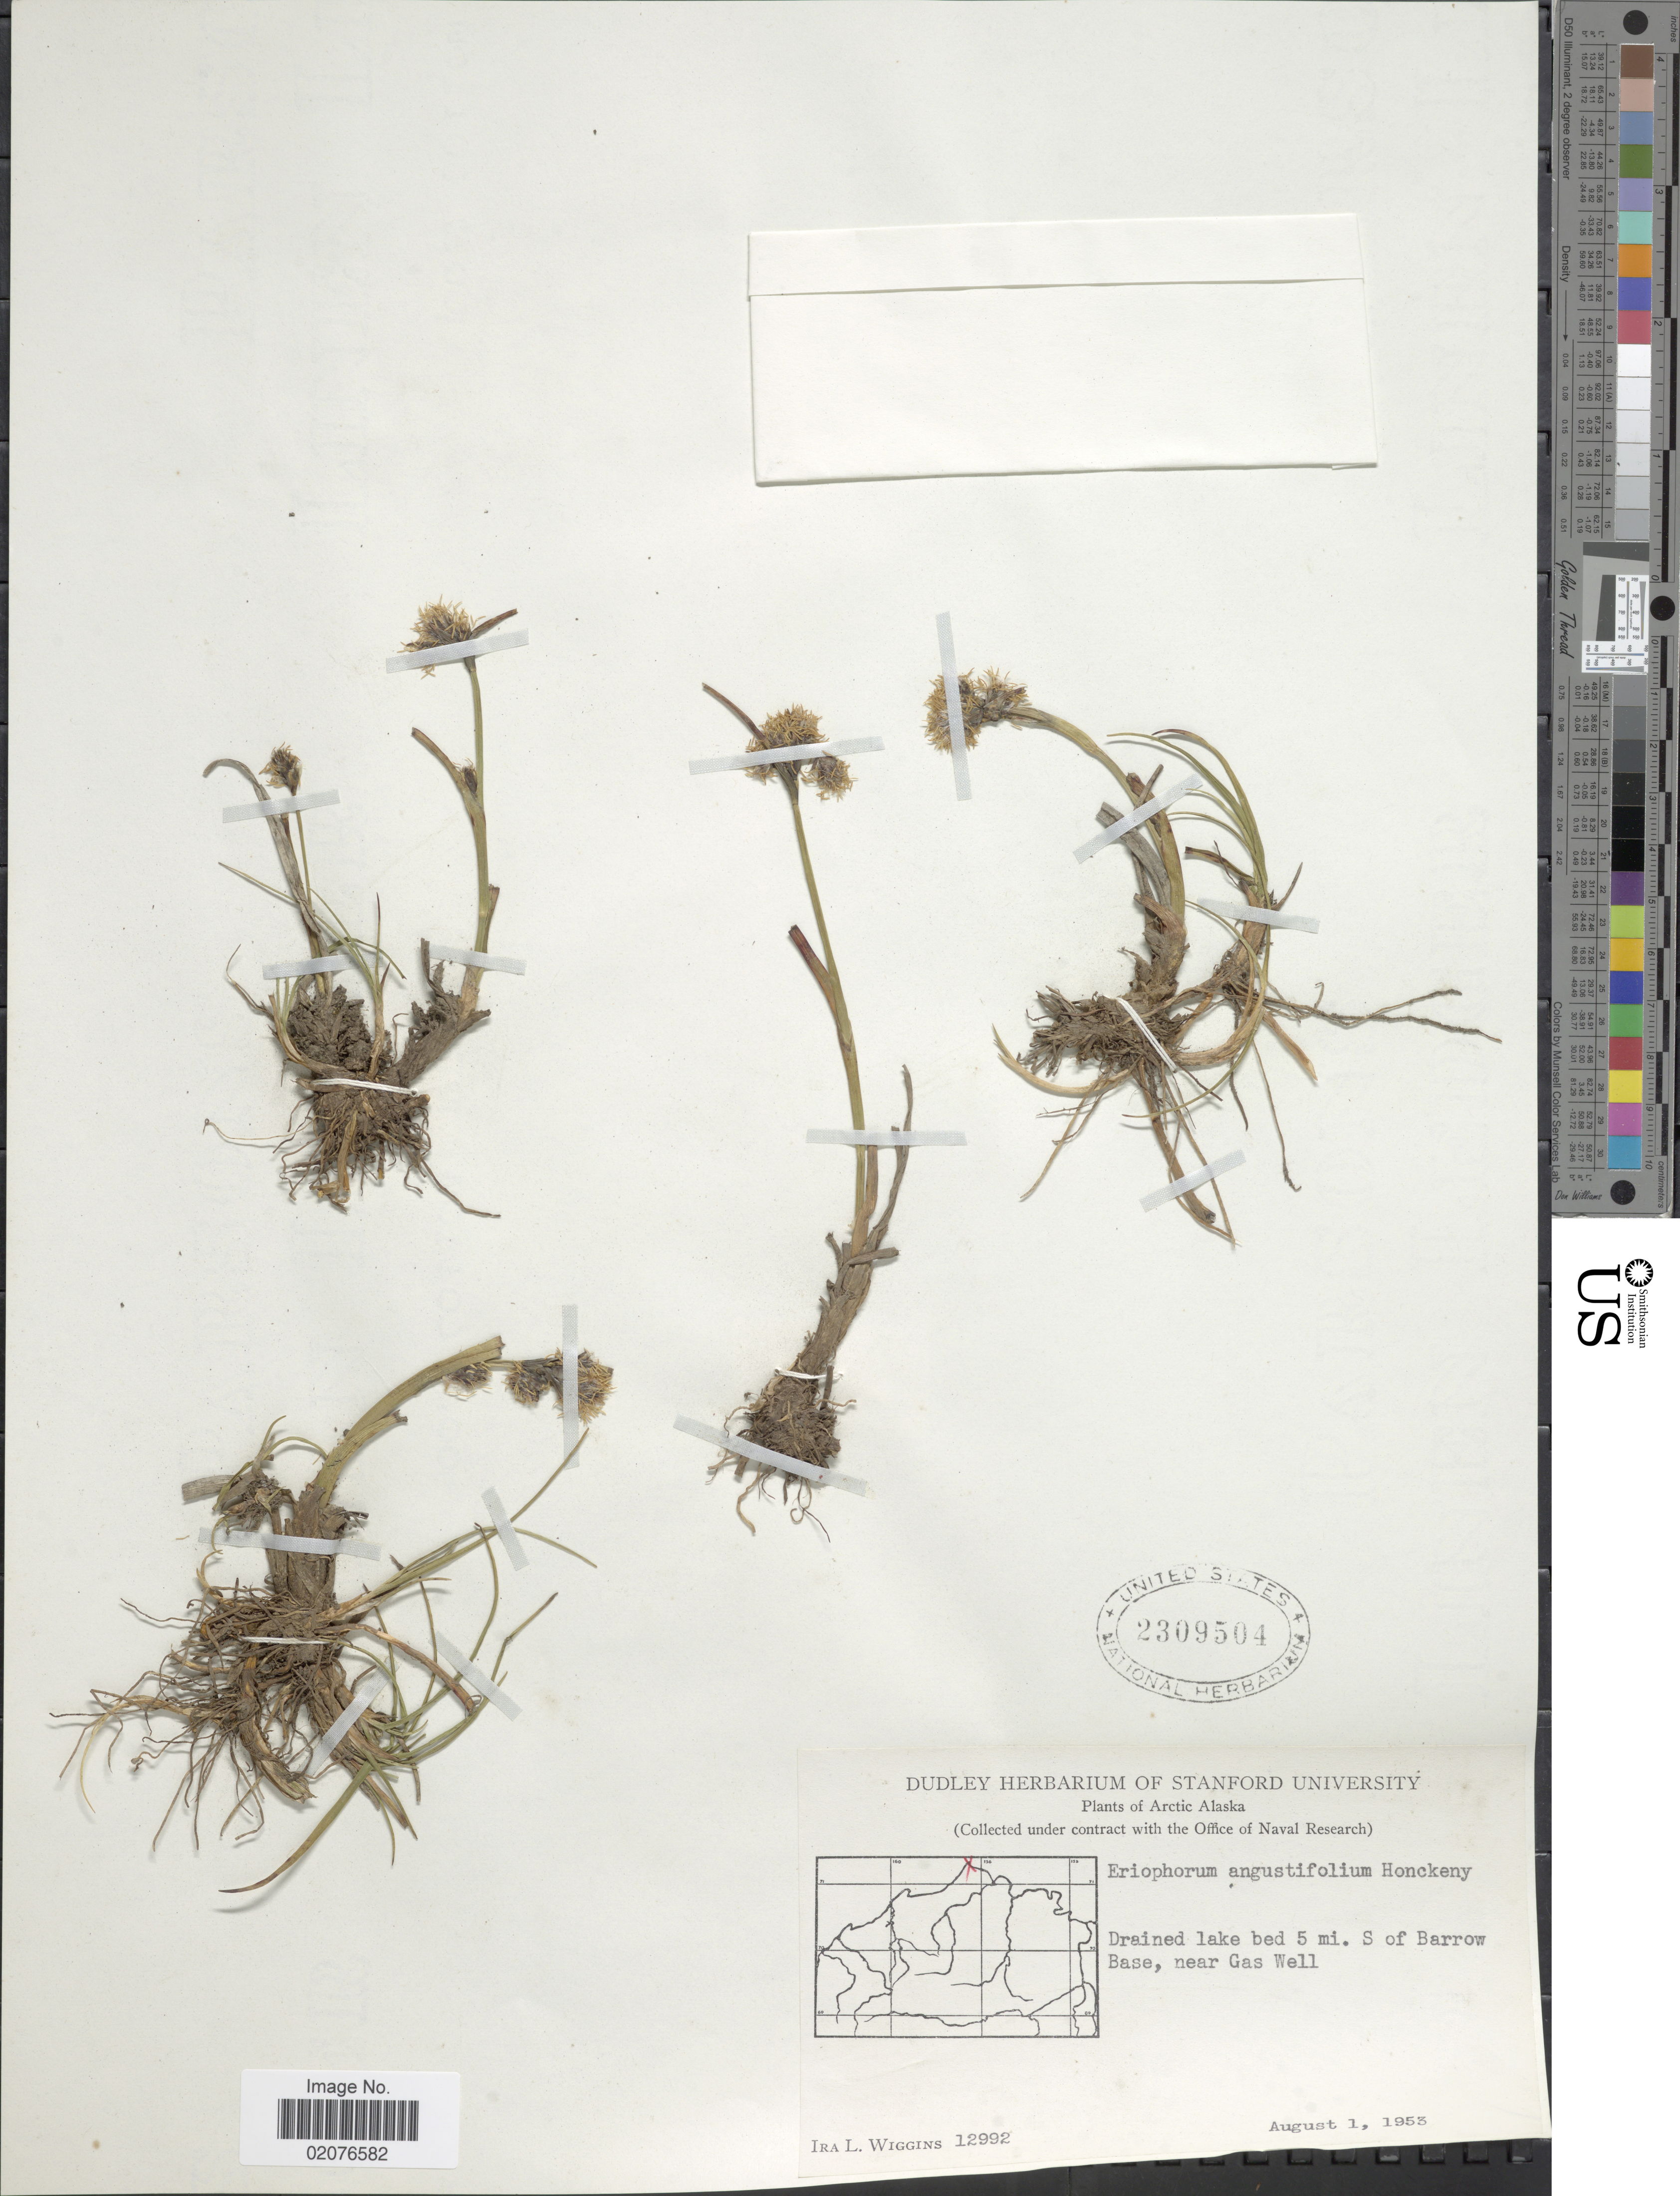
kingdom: Plantae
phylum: Tracheophyta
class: Liliopsida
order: Poales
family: Cyperaceae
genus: Eriophorum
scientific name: Eriophorum angustifolium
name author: Honck.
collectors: I. L. Wiggins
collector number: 12992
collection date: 1953-08-01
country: United States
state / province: Alaska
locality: Arctic Alaska, Drained lake bed 5 mi S of Barrow Base, near Gas Well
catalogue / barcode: US 2309504